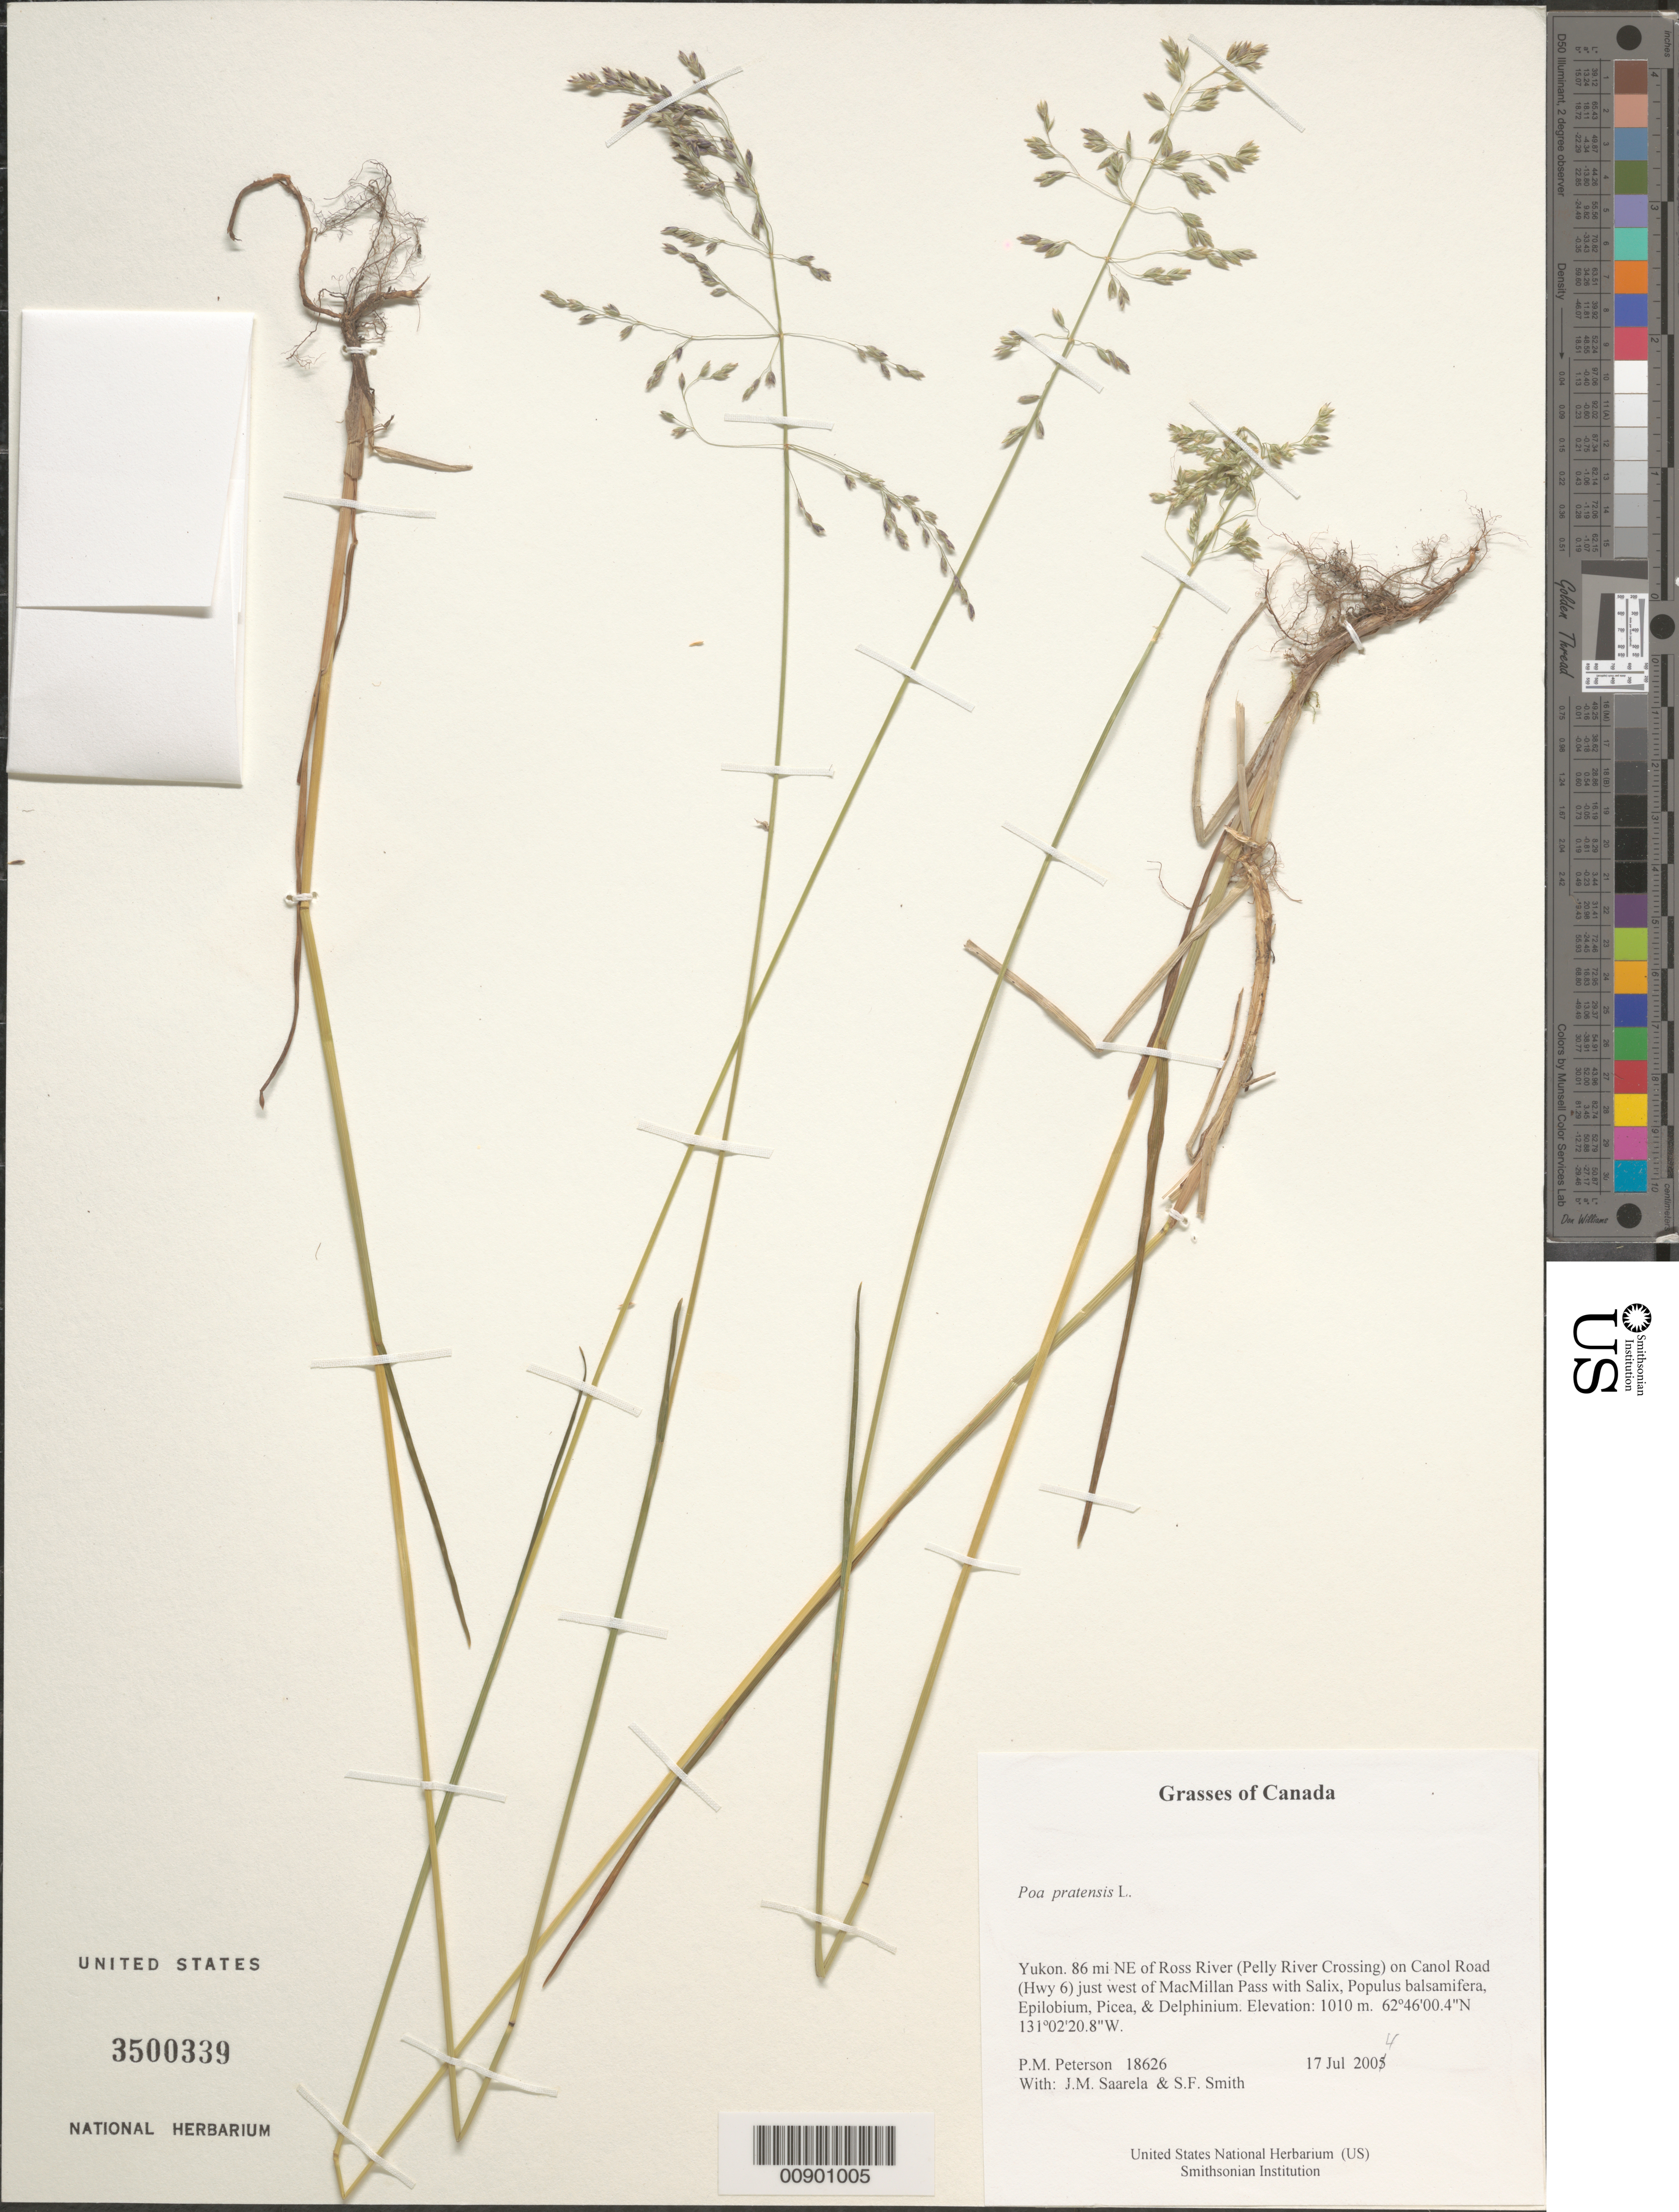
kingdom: Plantae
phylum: Tracheophyta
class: Liliopsida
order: Poales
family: Poaceae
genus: Poa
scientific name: Poa pratensis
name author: L.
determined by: Soreng, Robert J., Research Associate (BOT), Smithsonian Institution - National Museum of Natural History (UNITED STATES)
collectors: P. M. Peterson, J. Saarela & S.F. Smith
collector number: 18626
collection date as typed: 17 Jul 2004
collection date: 2004-07-17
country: Canada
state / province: Yukon Territory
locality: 86 mi NE of Ross River (Pelly River Crossing) on Canol Road (Hwy 6) just west of MacMillan Pass with Salix, Populus balsamifera, Epilobium, Picea, & Delphinium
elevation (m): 1010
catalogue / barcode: US 3500339